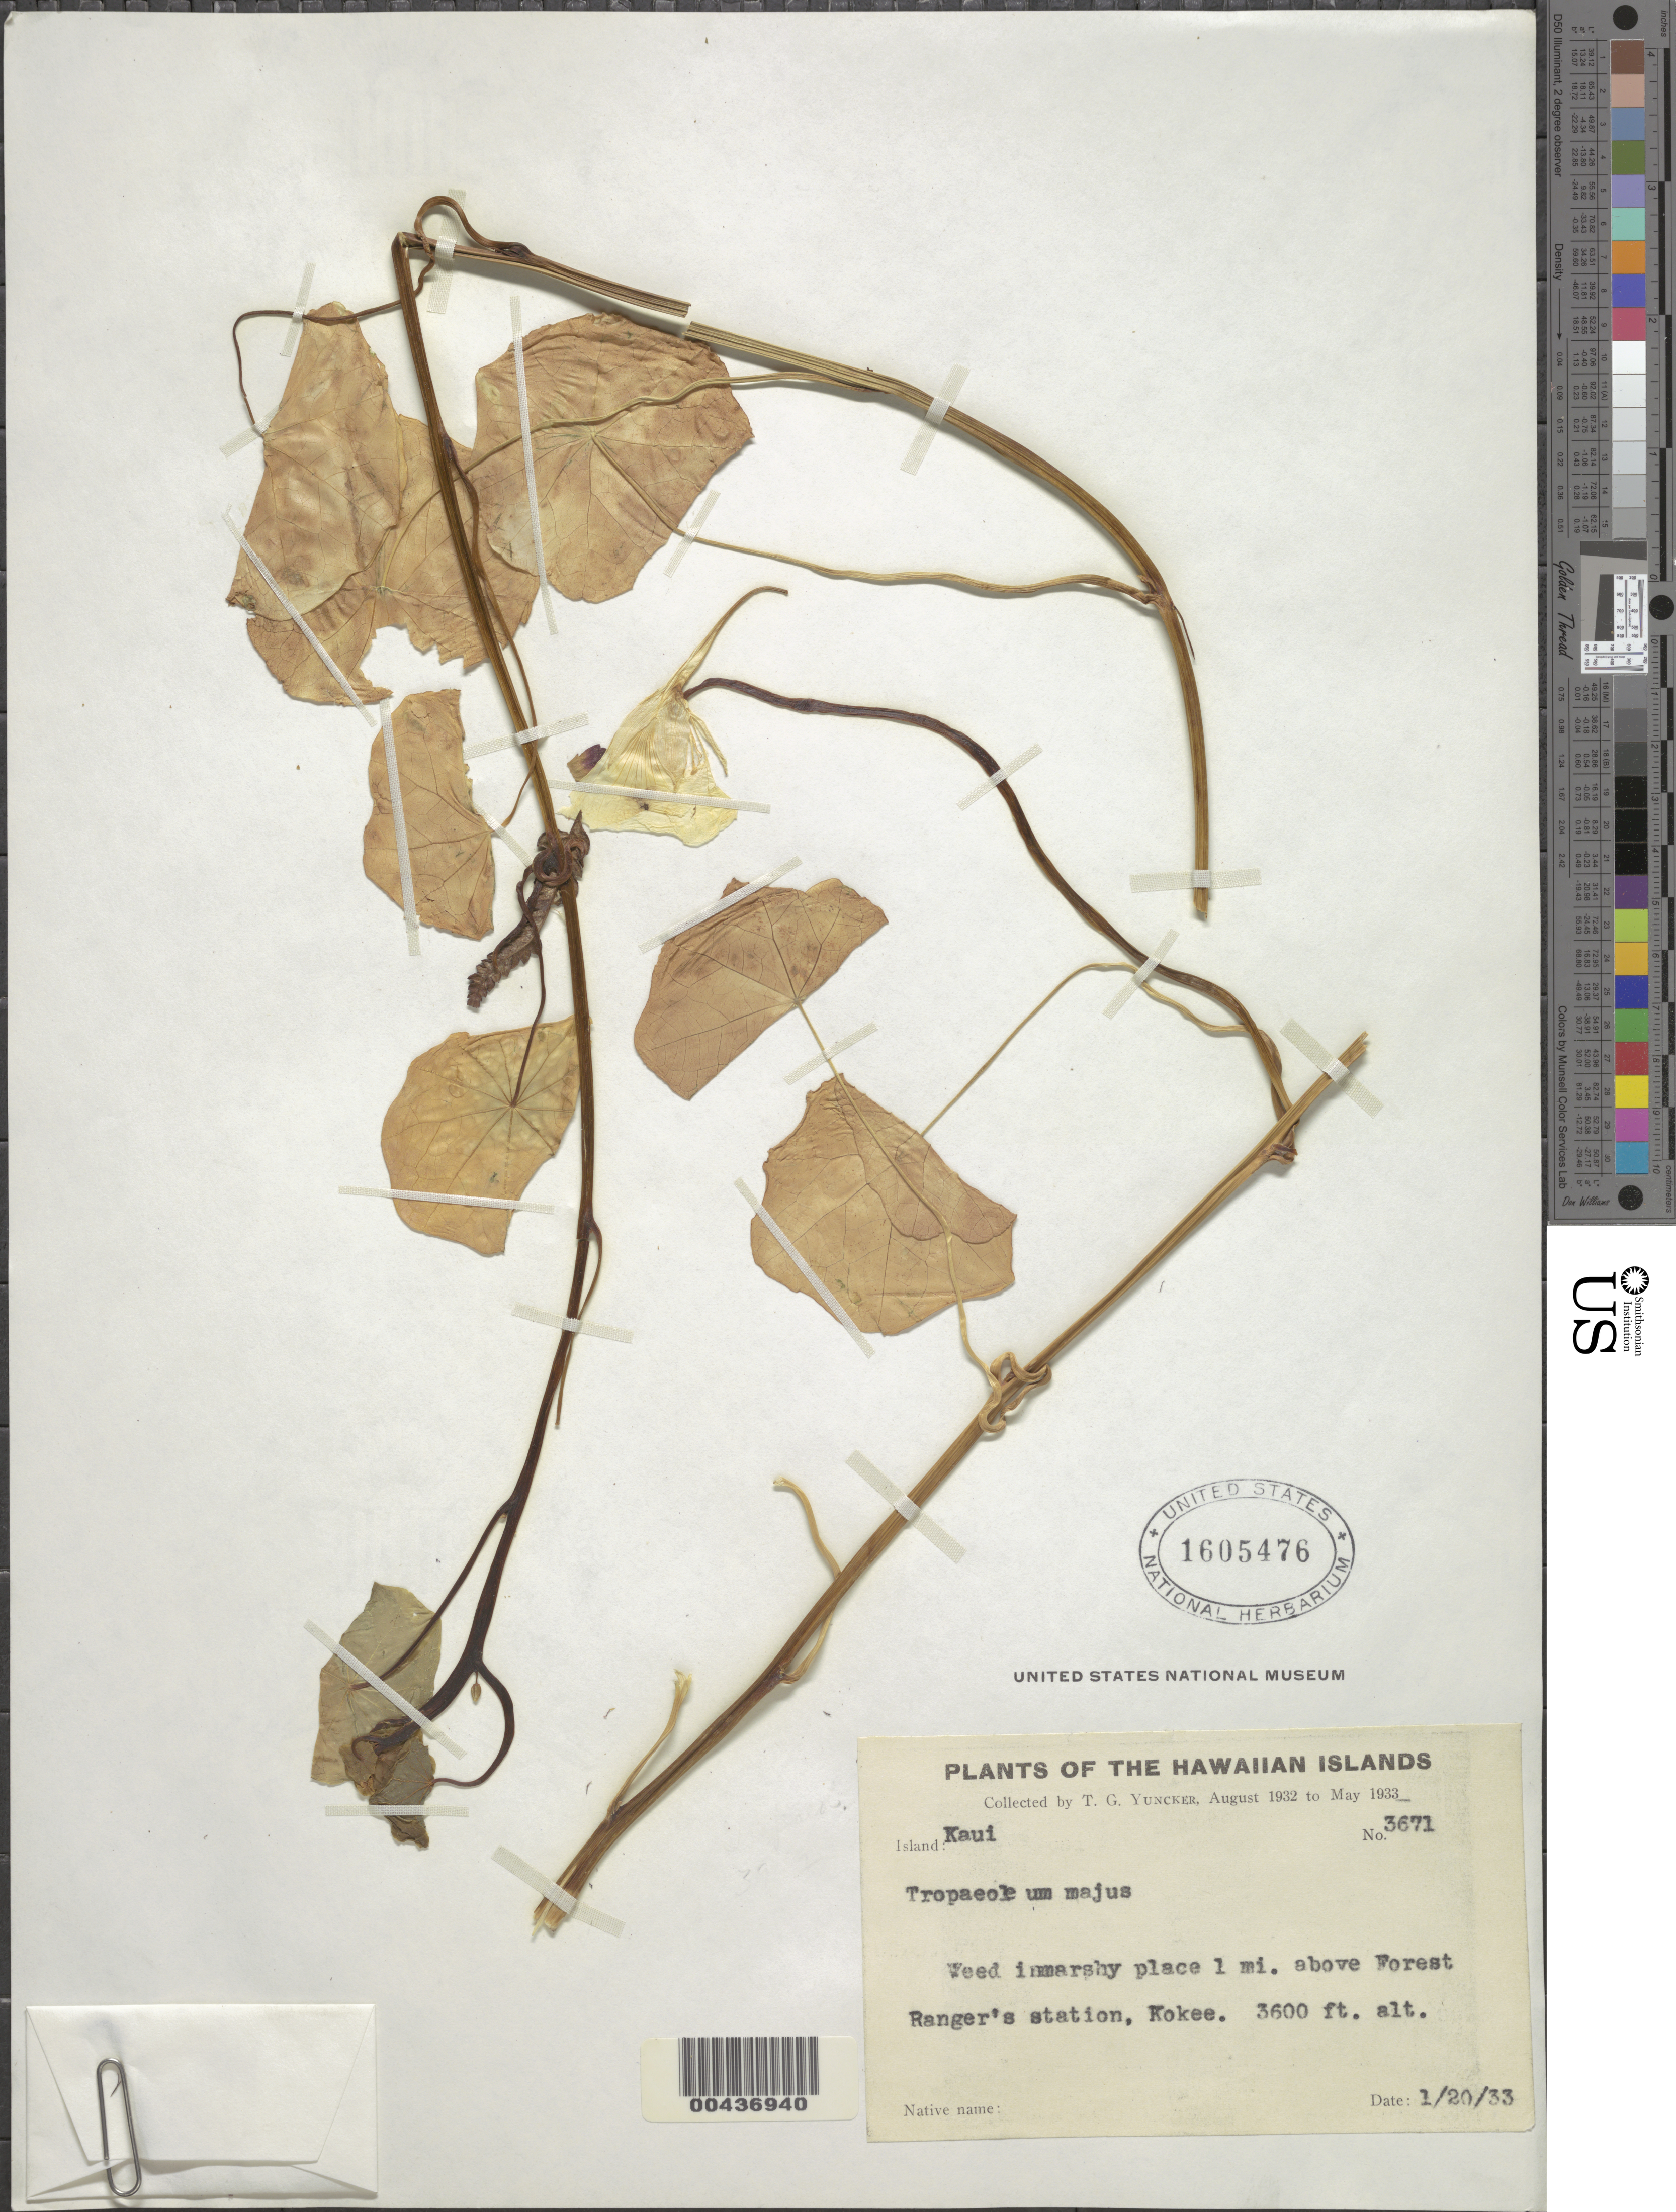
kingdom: Plantae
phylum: Tracheophyta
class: Magnoliopsida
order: Brassicales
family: Tropaeolaceae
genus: Tropaeolum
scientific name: Tropaeolum majus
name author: L.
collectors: T. G. Yuncker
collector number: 3671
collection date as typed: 20 Jan 1933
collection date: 1933-01-20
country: United States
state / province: Hawaii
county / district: Kauai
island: Kaua'i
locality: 1 mile above Forest Ranger's station, Kokee, Kauai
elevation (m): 1097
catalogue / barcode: US 1605476